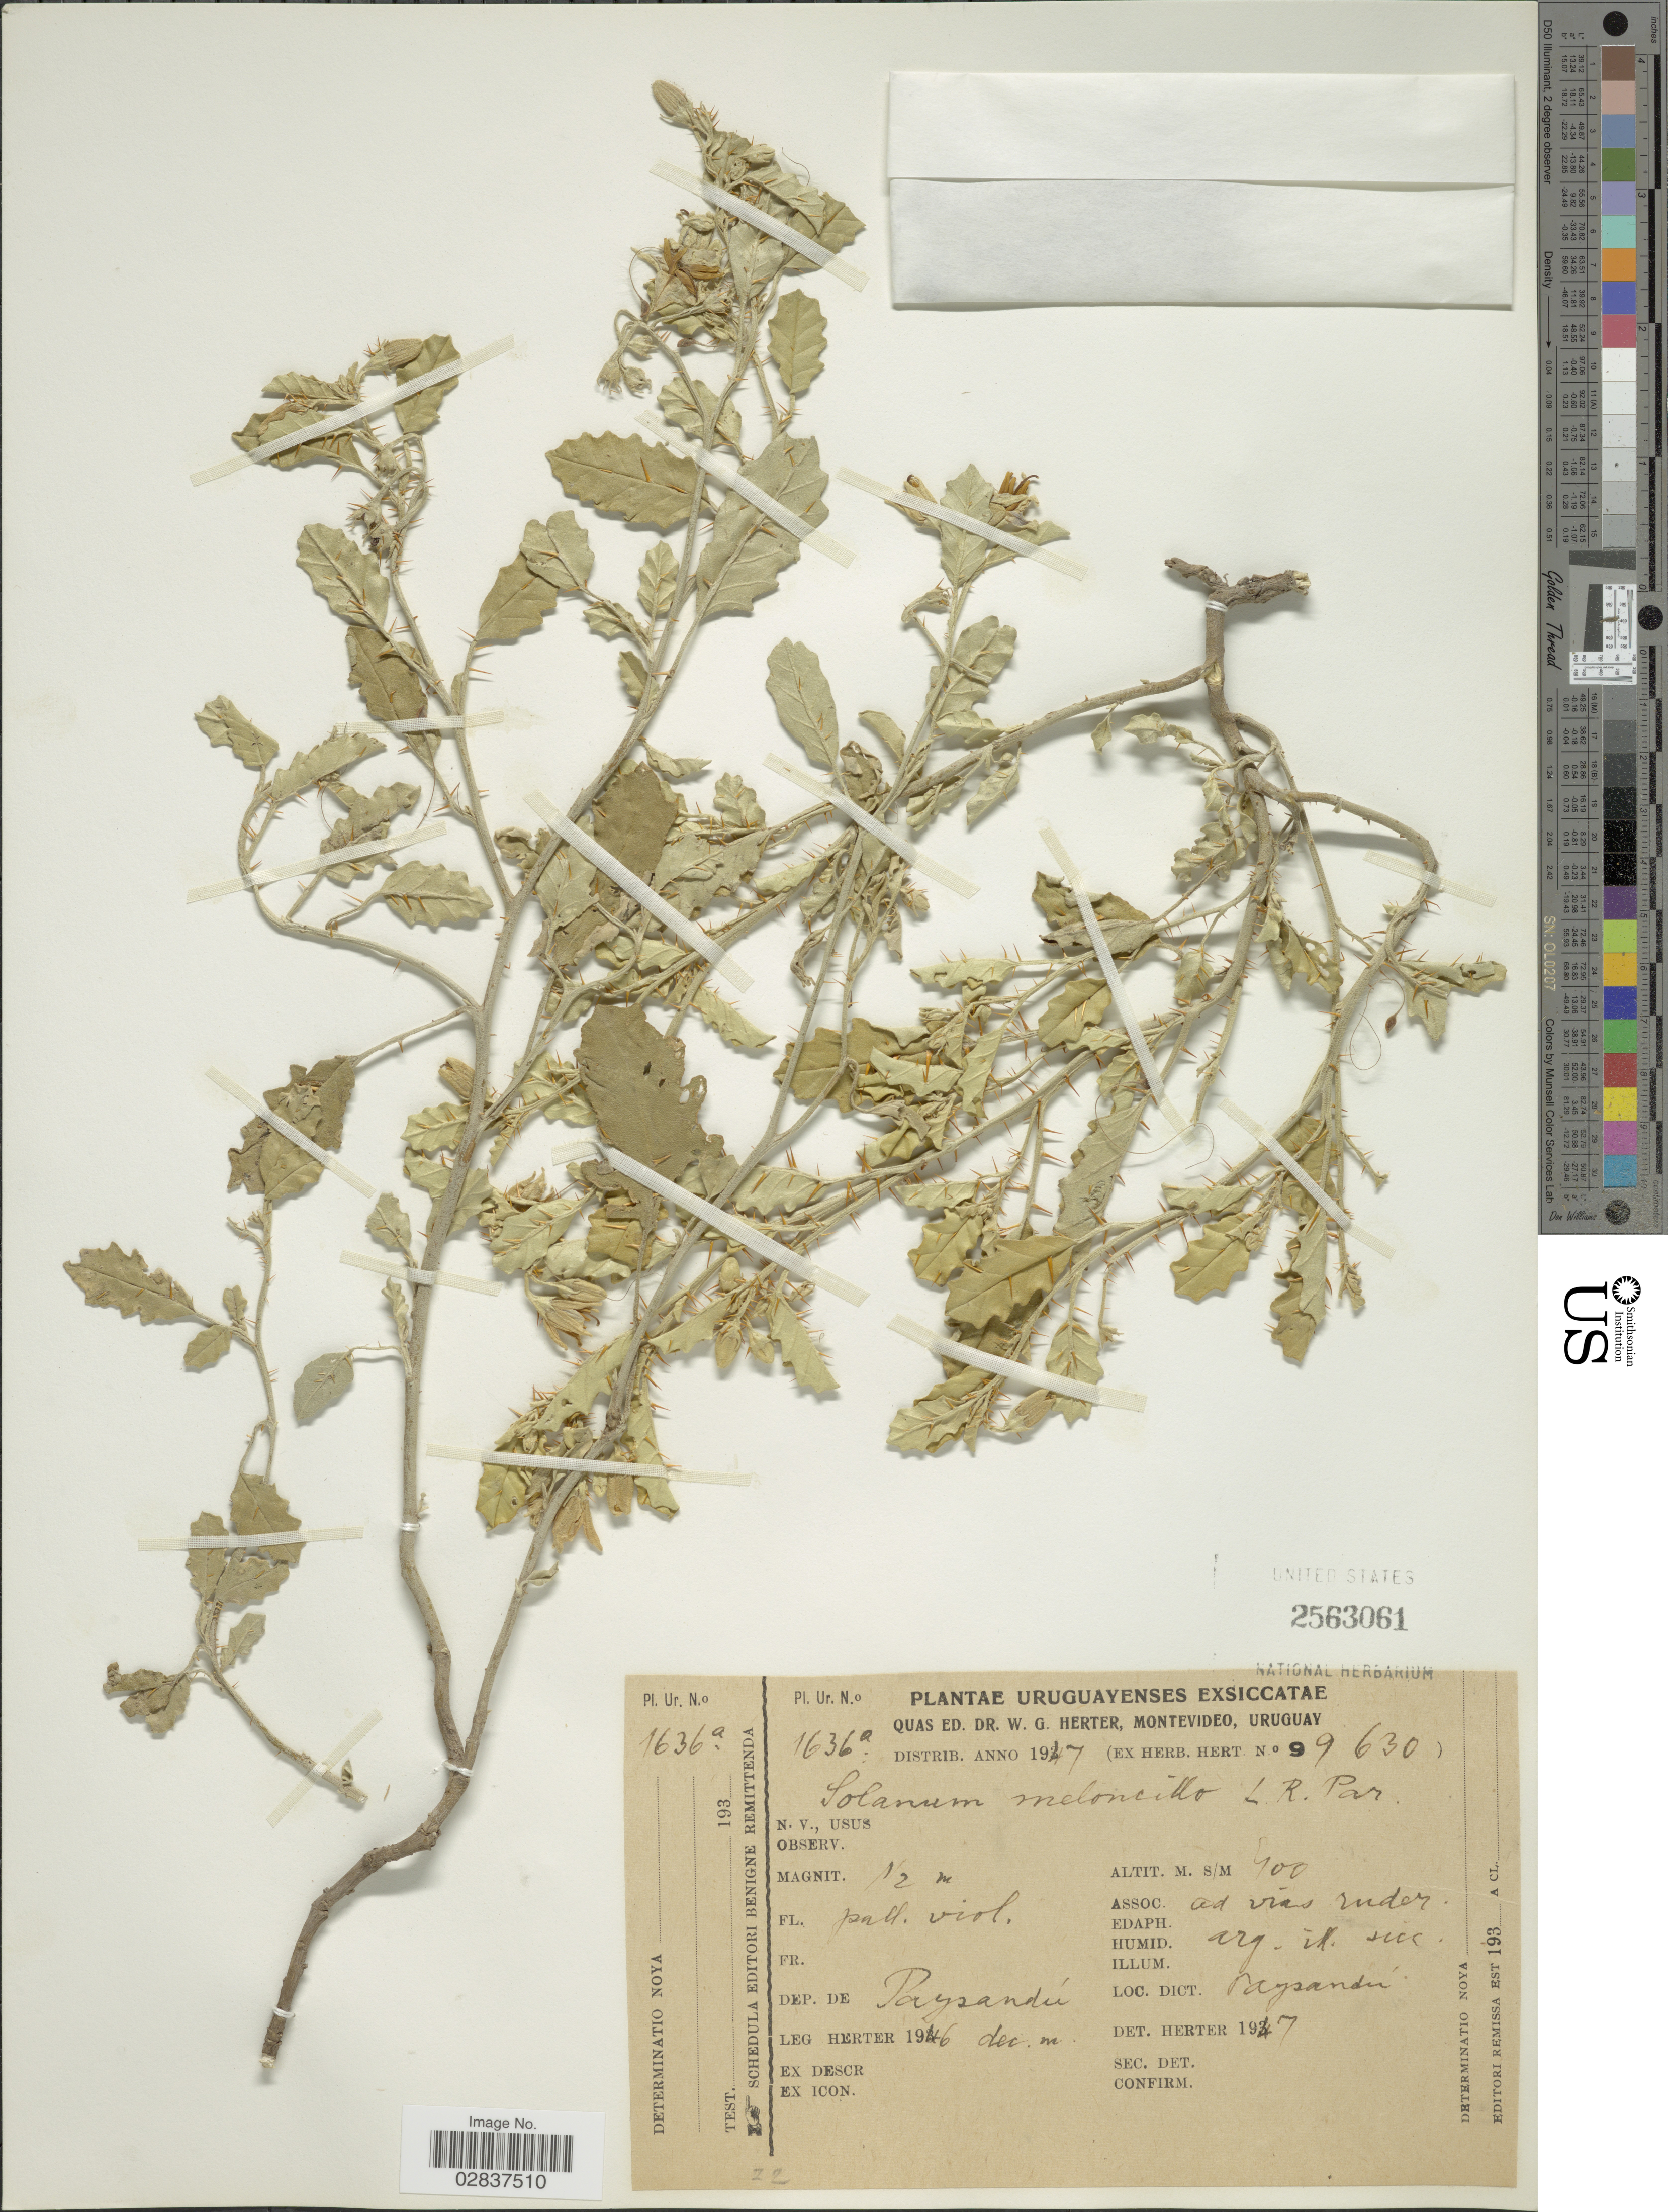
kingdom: Plantae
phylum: Tracheophyta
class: Magnoliopsida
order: Solanales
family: Solanaceae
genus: Solanum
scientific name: Solanum juvenale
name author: Thell.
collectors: W. G. Herter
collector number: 1636a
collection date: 1946-12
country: Uruguay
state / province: Paysandu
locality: Dep. De Paysandú, Paysandú.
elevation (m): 700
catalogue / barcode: US 2563061